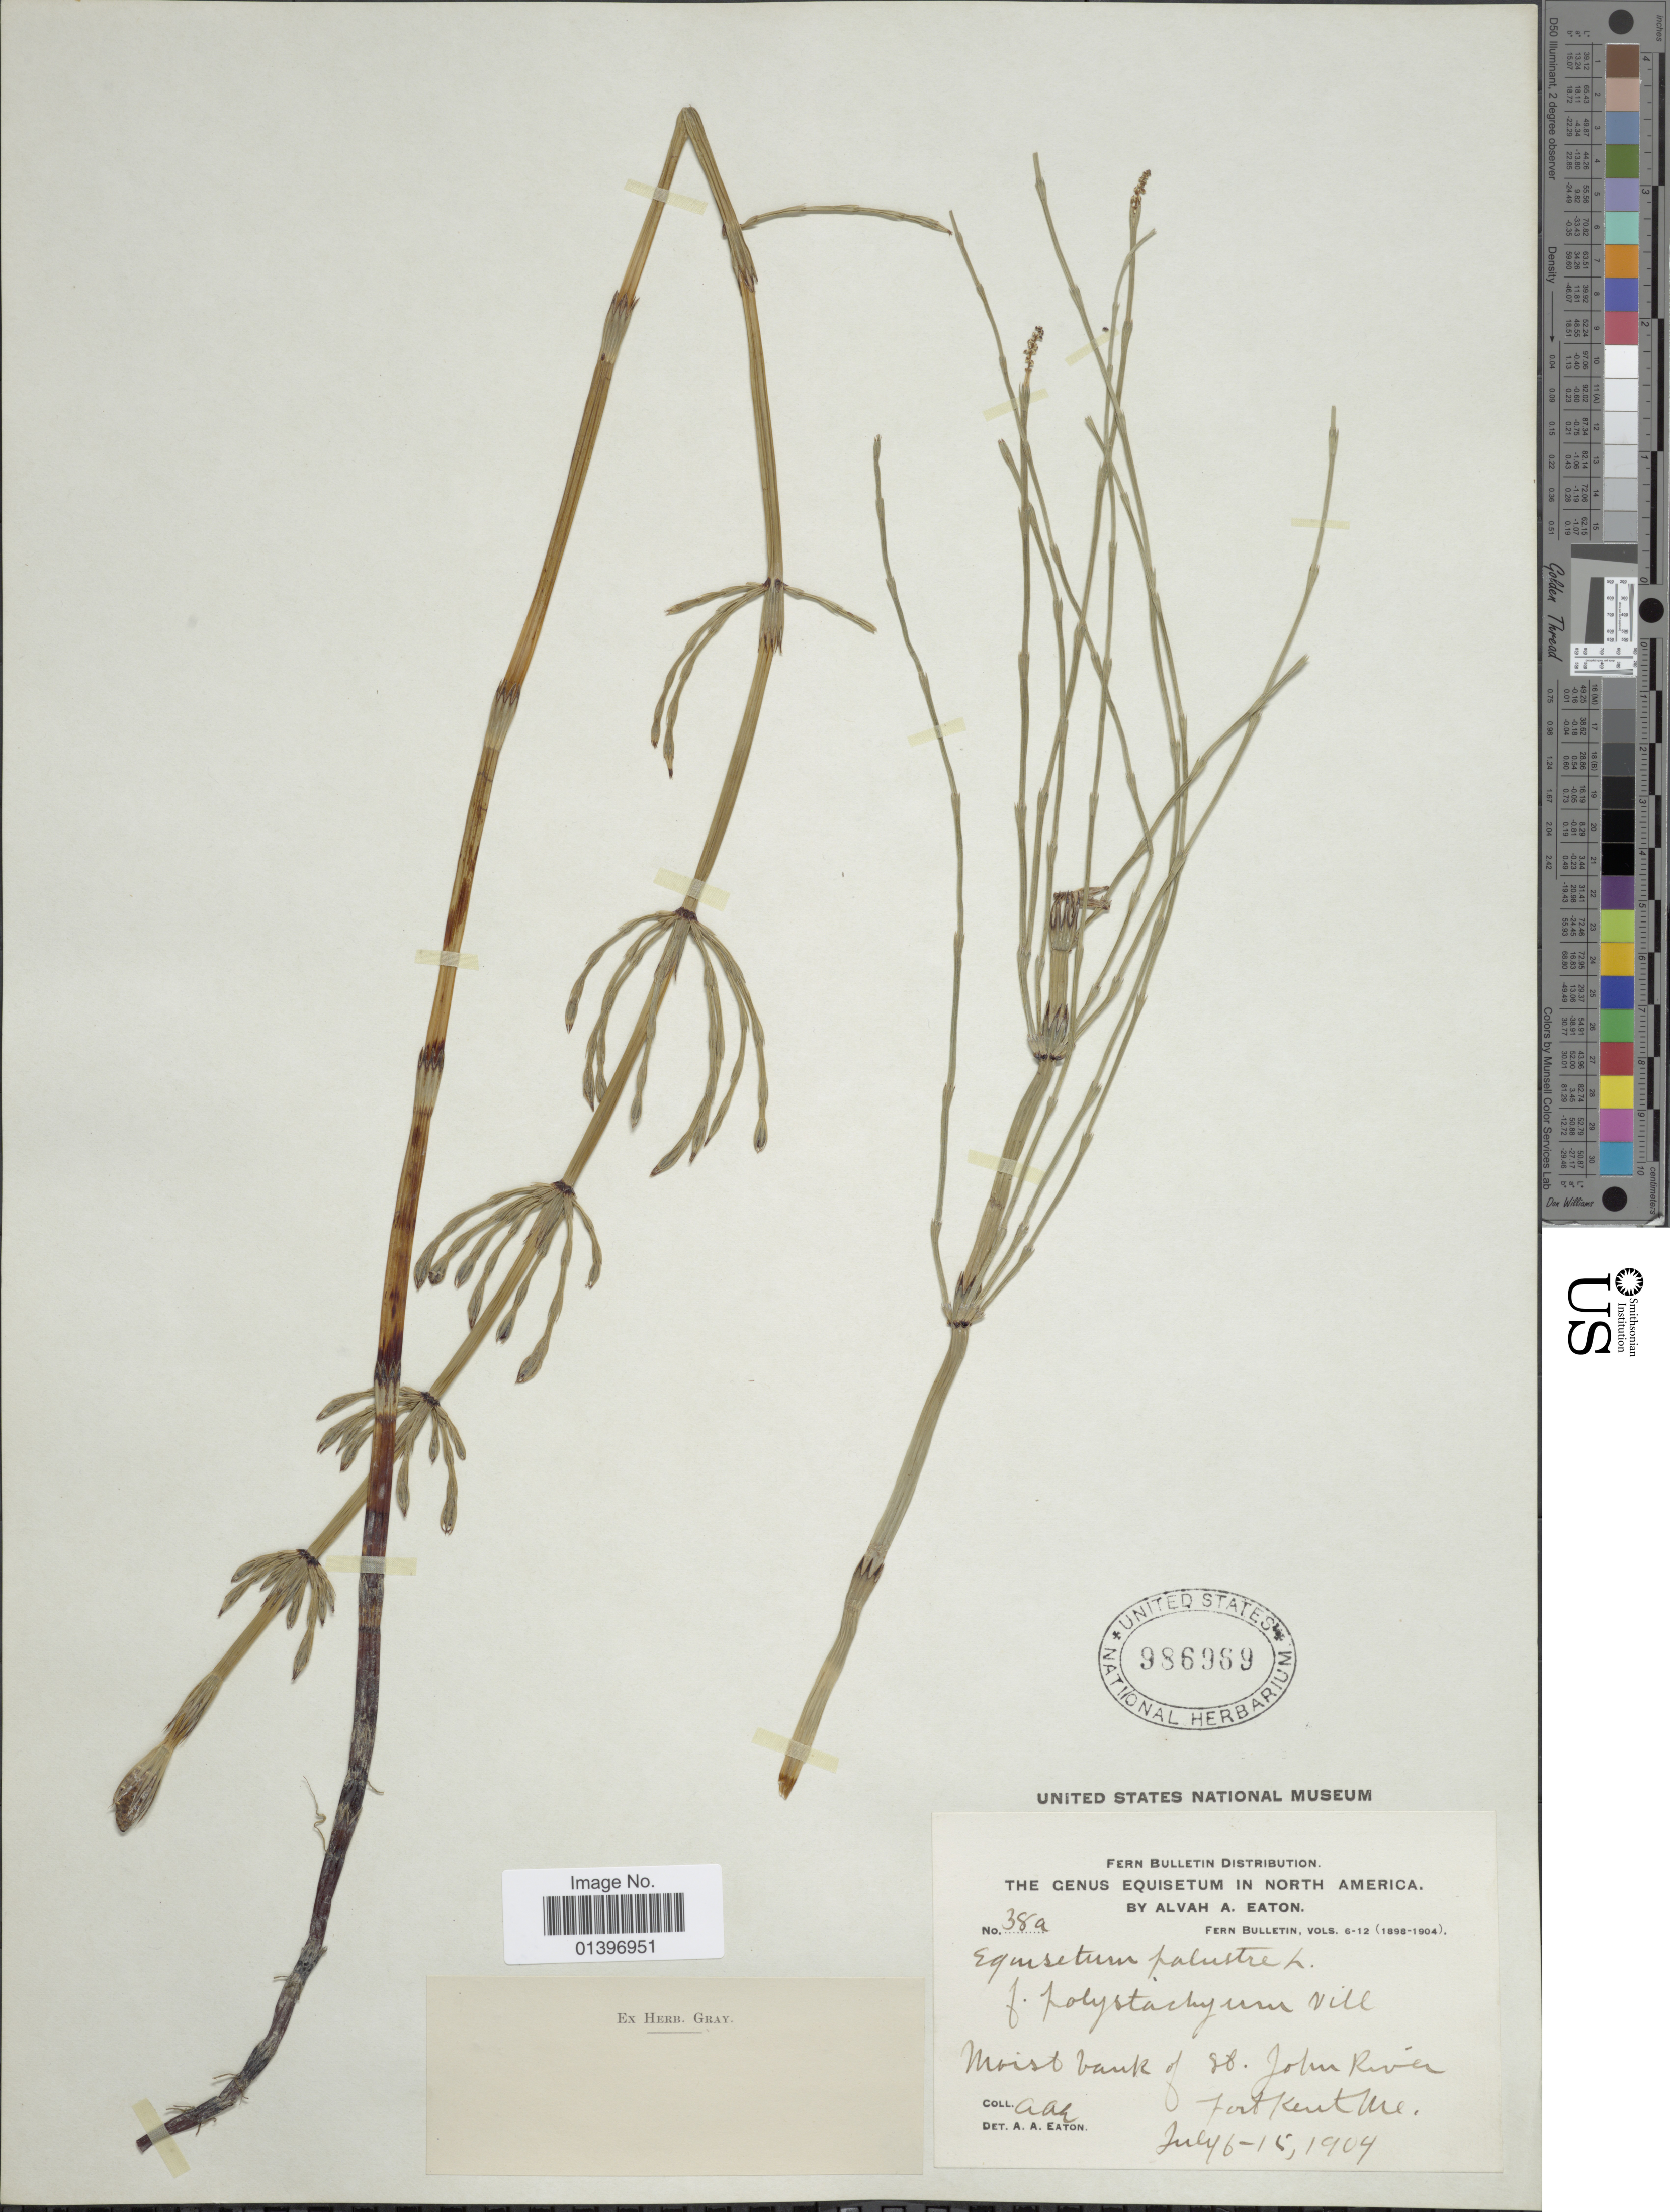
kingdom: Plantae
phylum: Tracheophyta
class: Polypodiopsida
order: Equisetales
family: Equisetaceae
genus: Equisetum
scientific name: Equisetum palustre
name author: L.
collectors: A. A. Eaton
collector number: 38a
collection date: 1904-07-06/1904-07-15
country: United States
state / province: Maine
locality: Moist bank of St. John River, Fort Kent ME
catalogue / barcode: US 986969